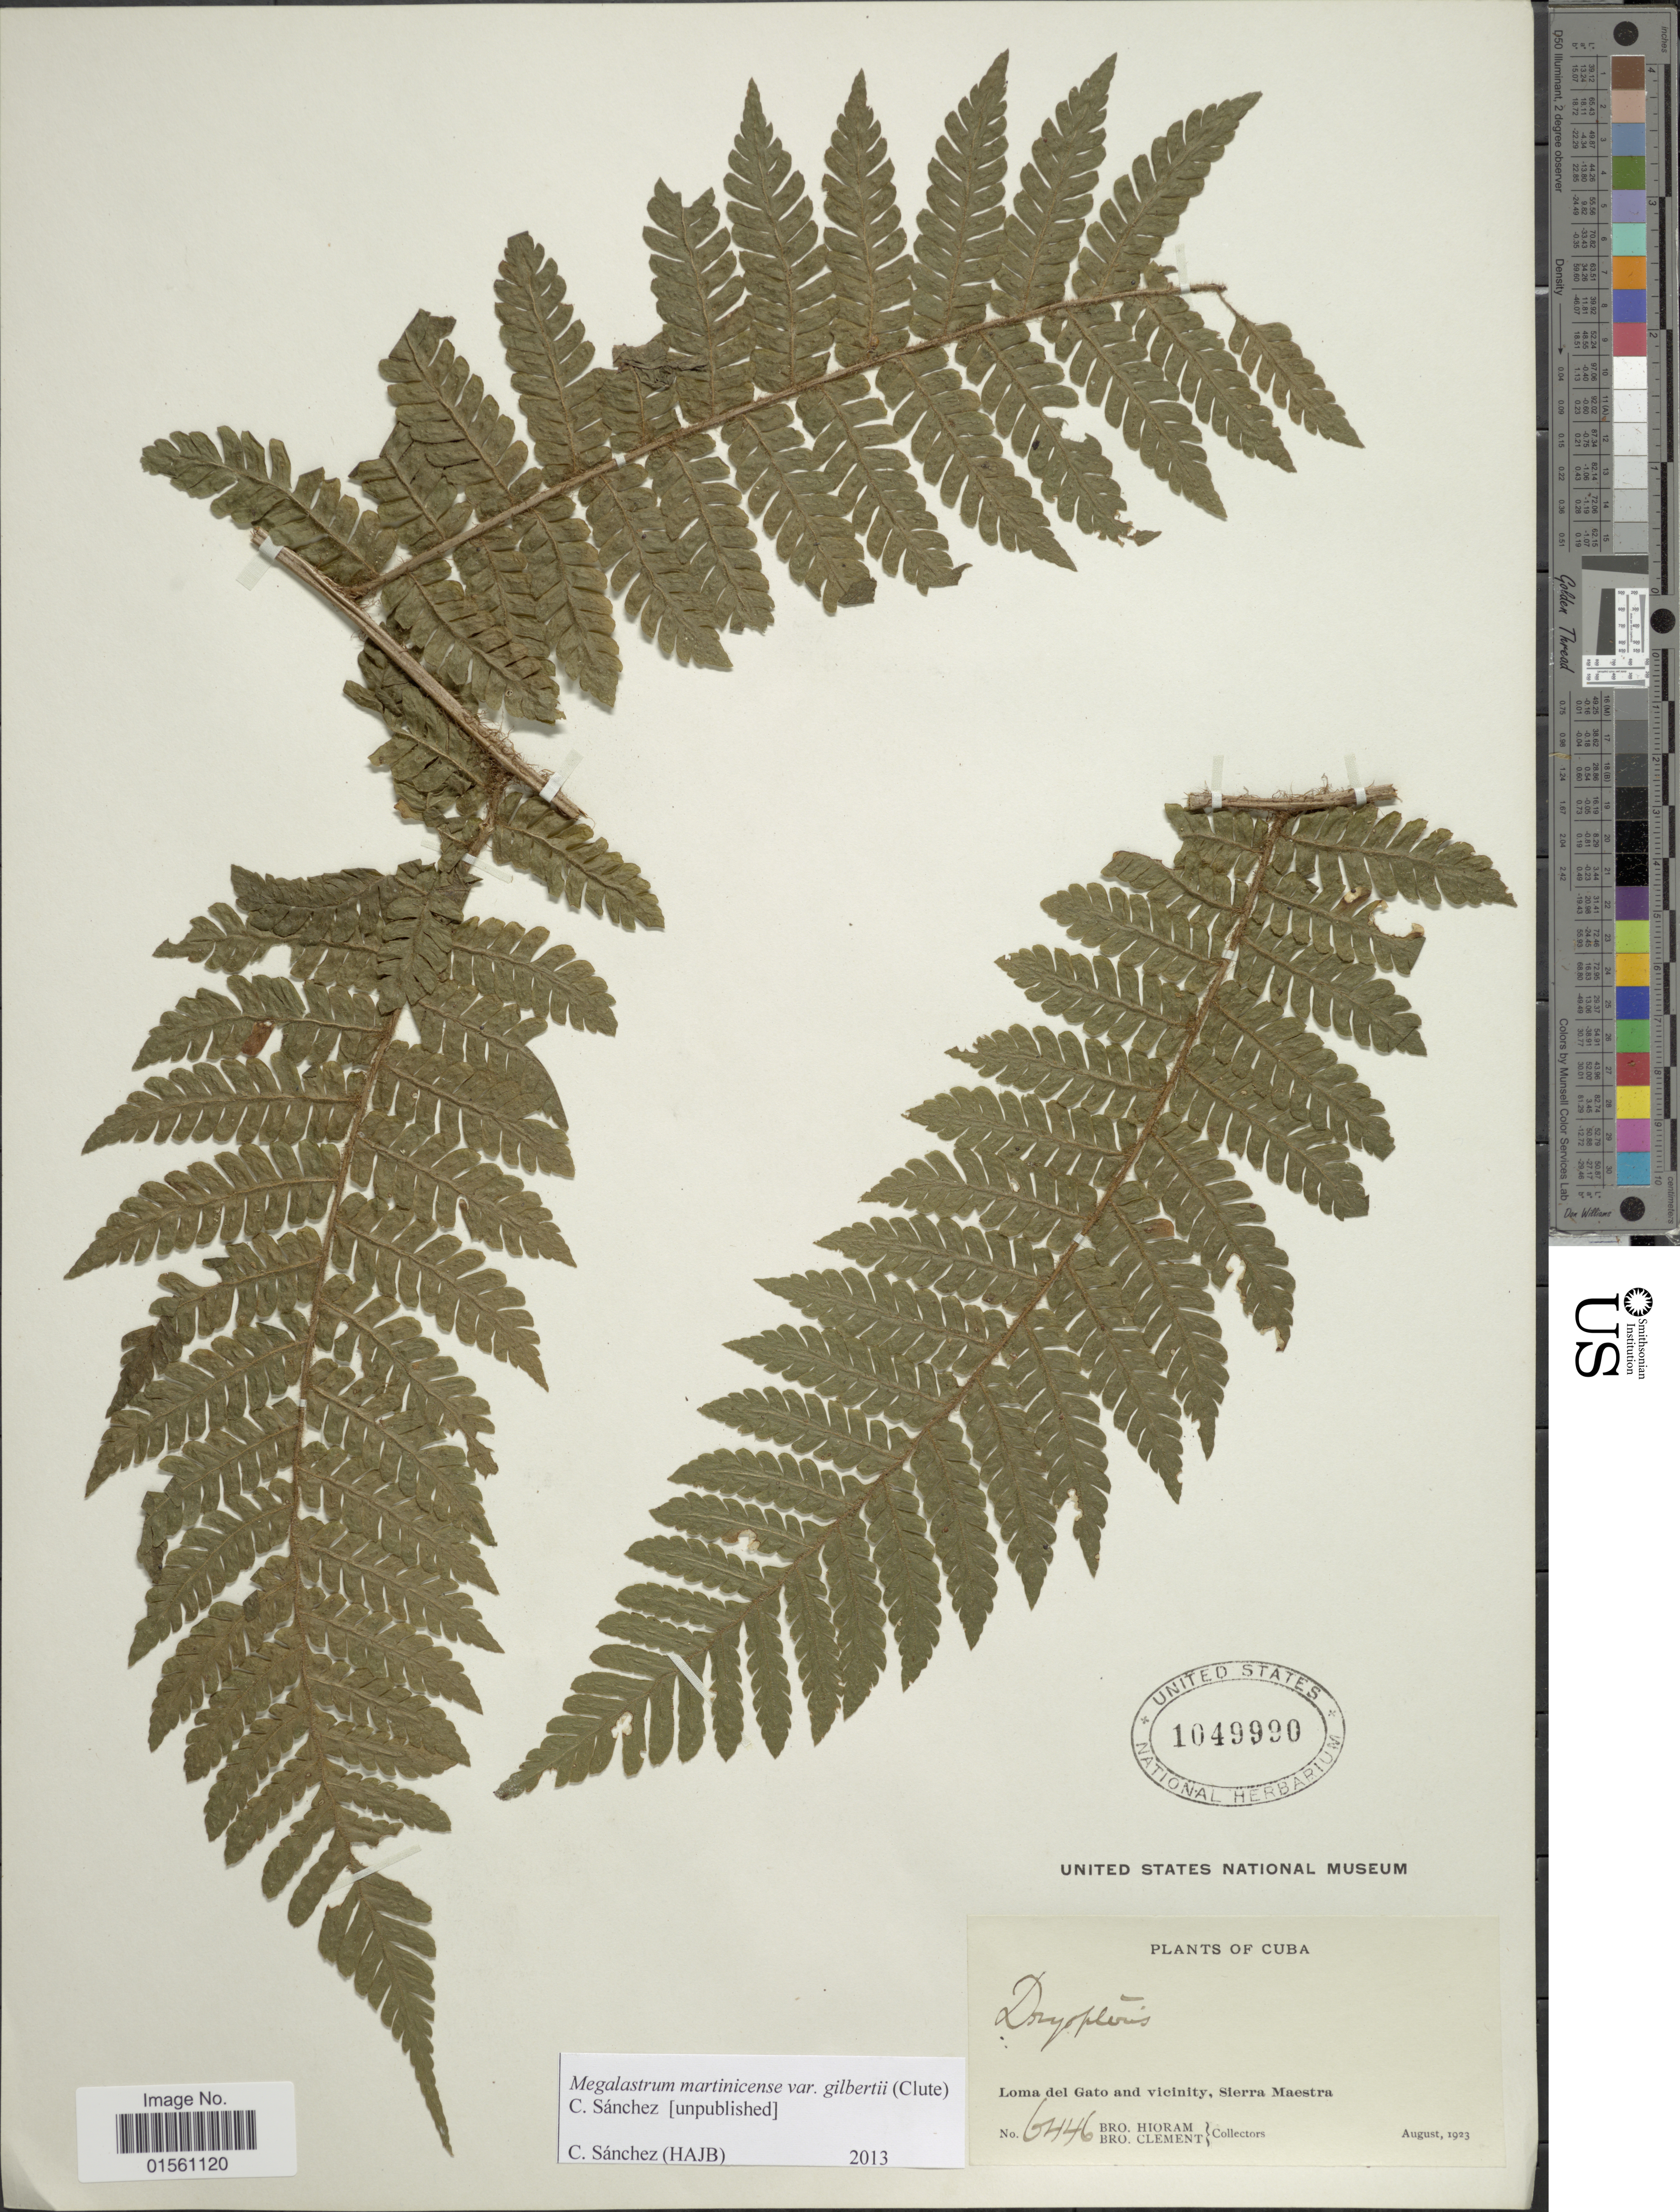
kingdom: Plantae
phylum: Tracheophyta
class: Polypodiopsida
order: Polypodiales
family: Dryopteridaceae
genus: Megalastrum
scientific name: Megalastrum gilbertii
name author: (Clute) R.C. Moran et al.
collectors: Bro. Hioram & B. Clement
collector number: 6446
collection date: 1923-08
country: Cuba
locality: Loma del Gato and vicinity, Sierra Maestra.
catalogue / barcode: US 1049990